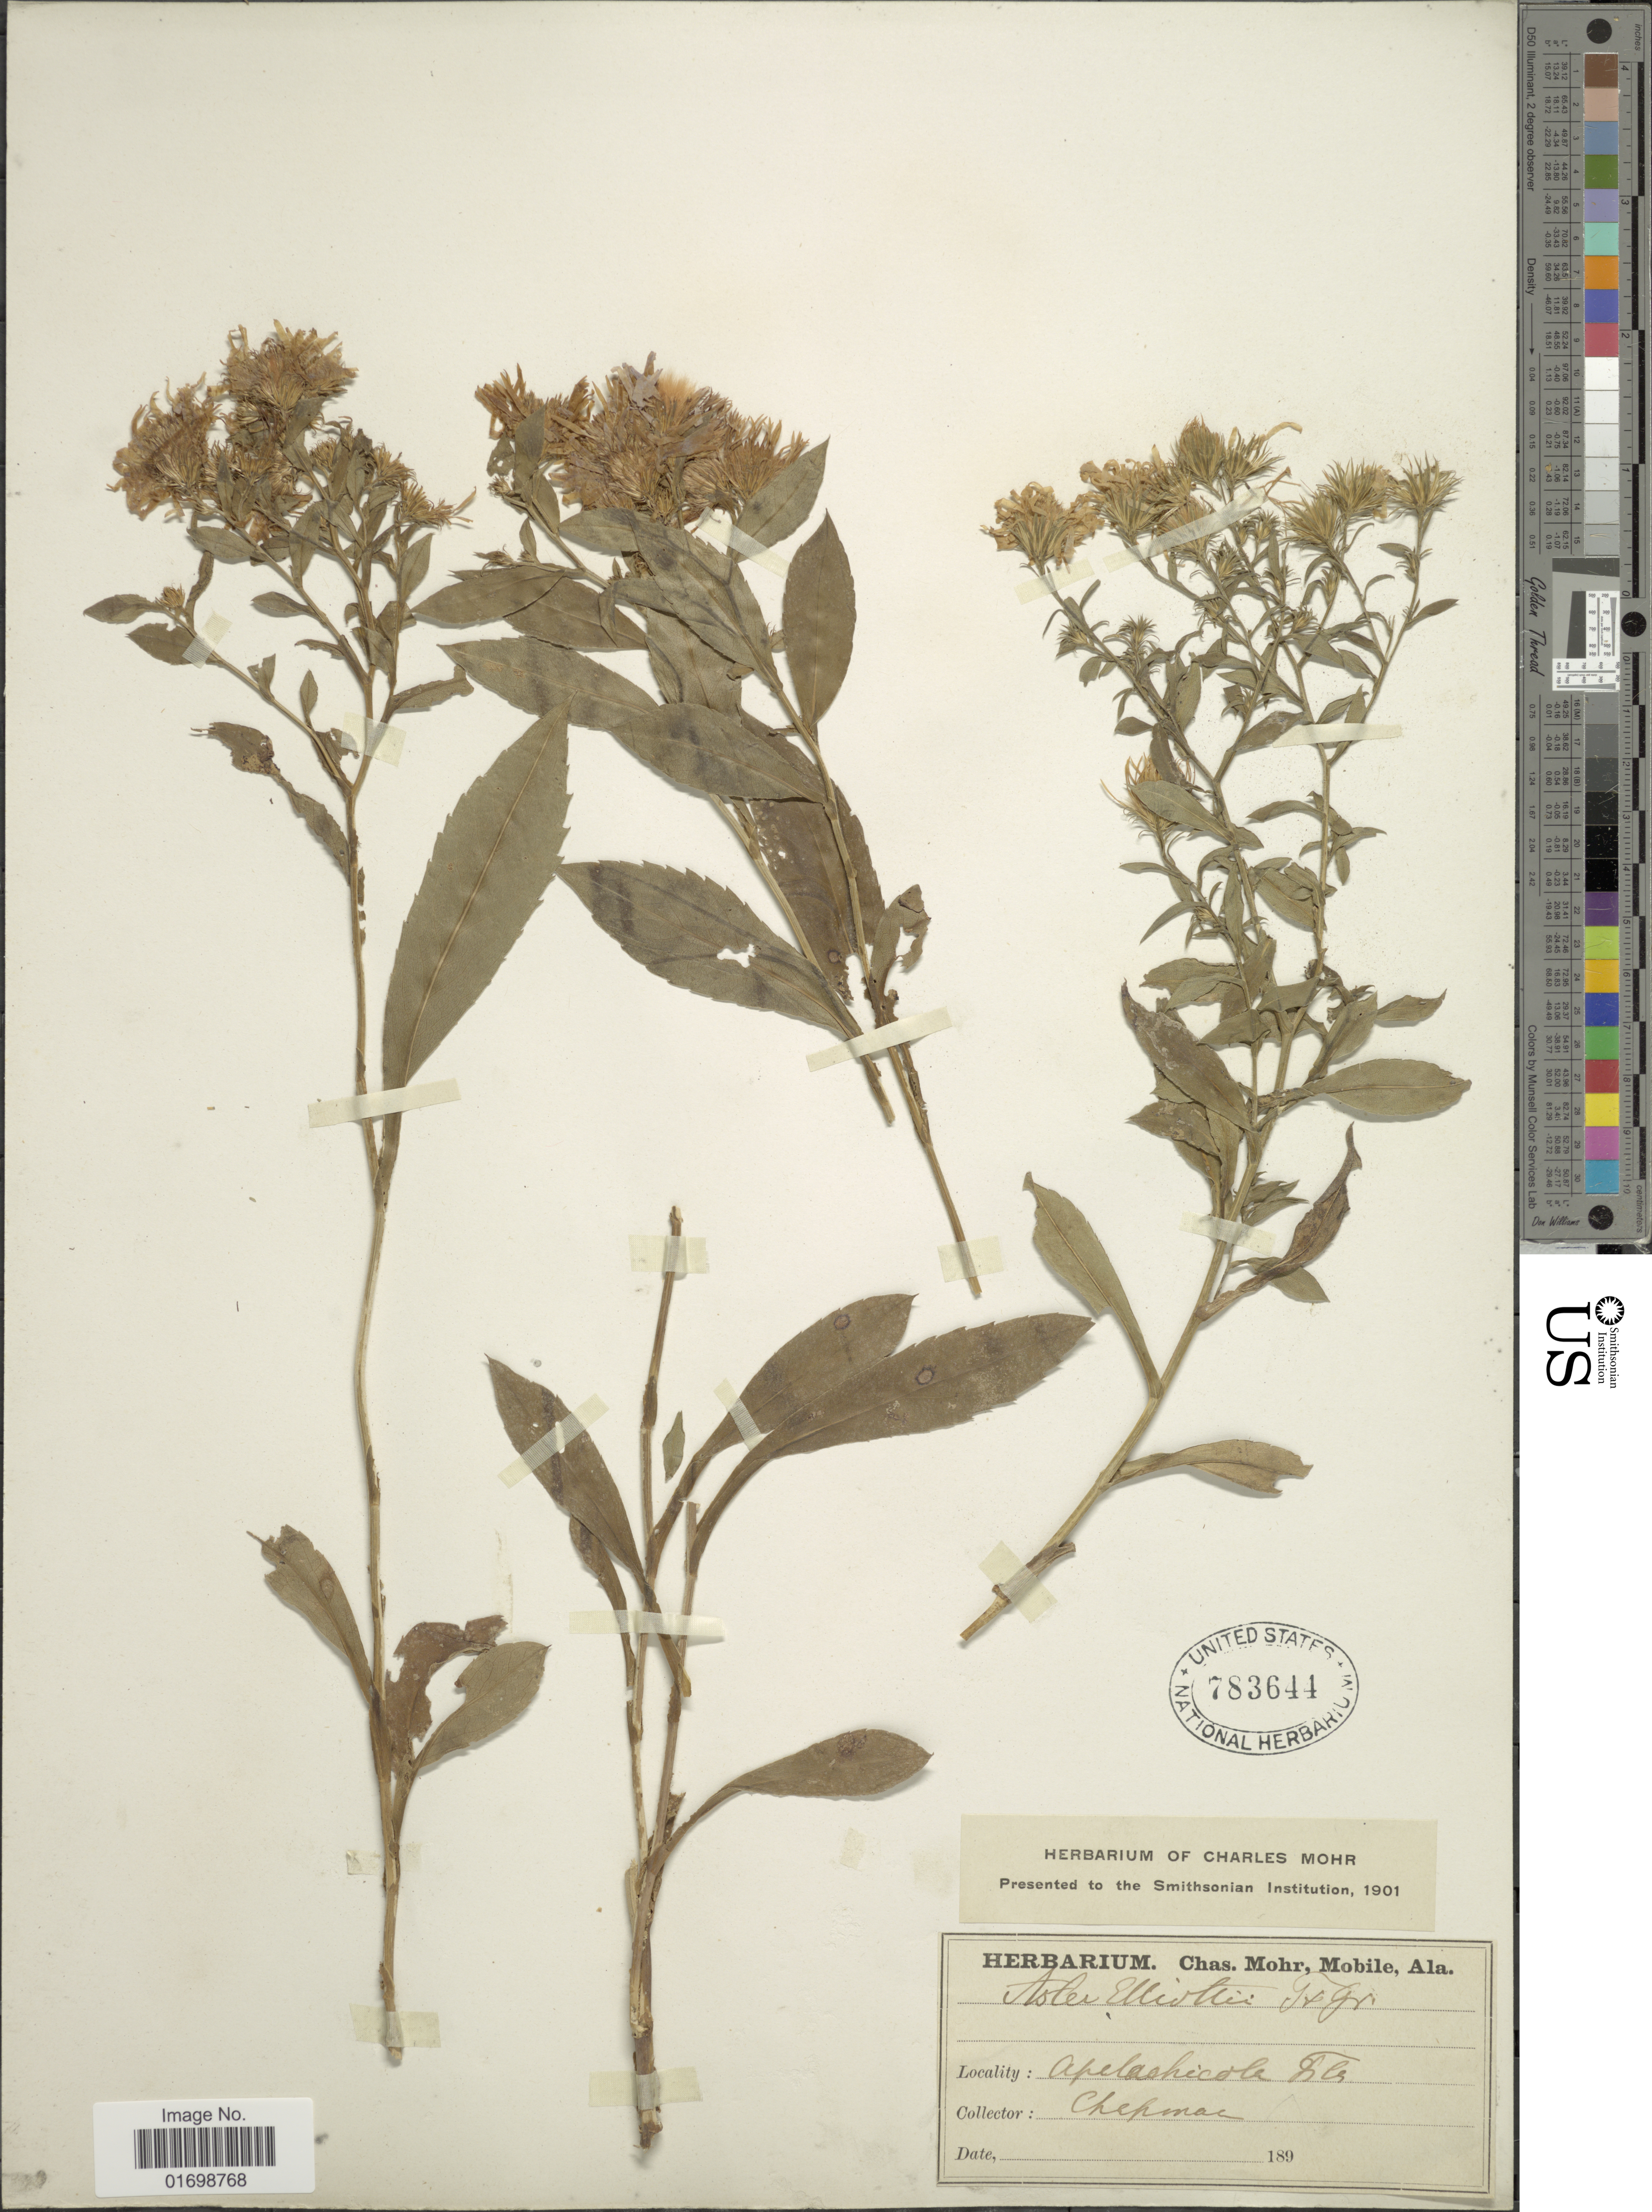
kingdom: Plantae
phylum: Tracheophyta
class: Magnoliopsida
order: Asterales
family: Asteraceae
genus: Symphyotrichum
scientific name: Symphyotrichum elliottii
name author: (Torr. & A. Gray) G.L. Nesom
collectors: A. Chapman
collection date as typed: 189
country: United States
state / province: Florida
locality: Apalachicola.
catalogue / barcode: US 783644